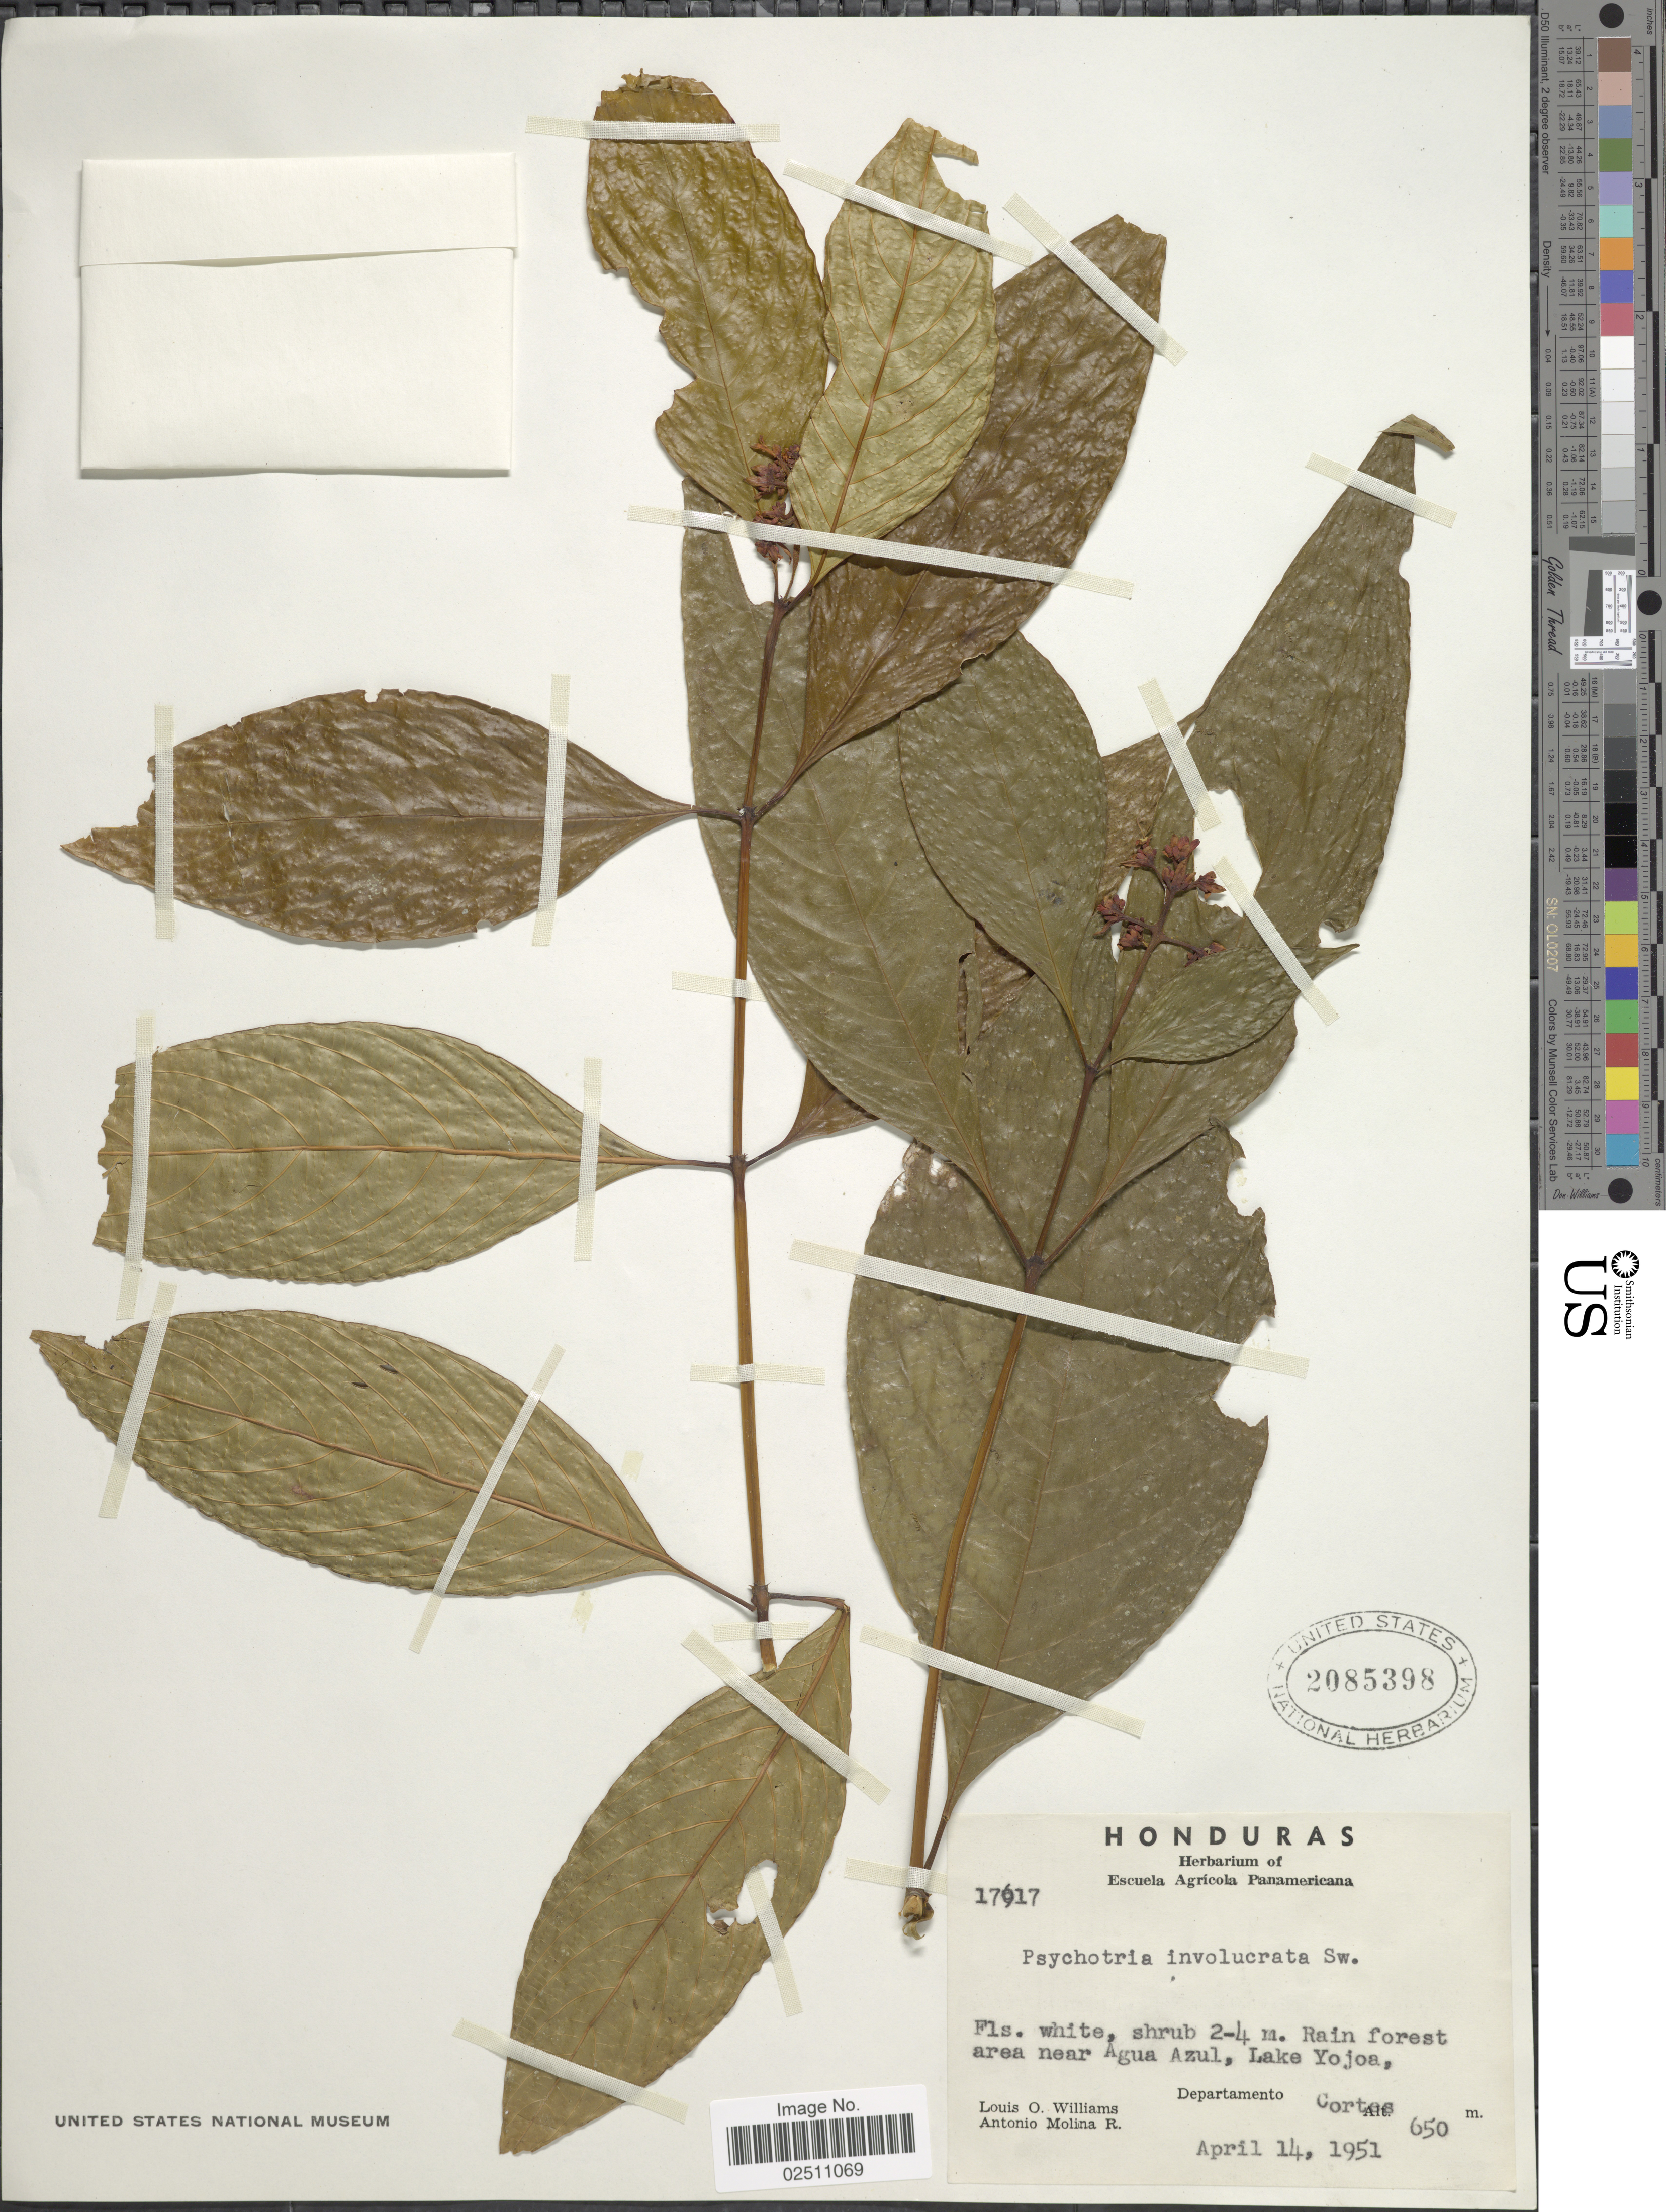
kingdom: Plantae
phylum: Tracheophyta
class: Magnoliopsida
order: Gentianales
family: Rubiaceae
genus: Psychotria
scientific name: Psychotria involucrata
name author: Sw.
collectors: L. O. Williams & A. Molina R.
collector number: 17917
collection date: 1951-04-14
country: Honduras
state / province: Cortés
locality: Rain forest area near Agua Azul, Lake Yojoa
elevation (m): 650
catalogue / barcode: US 2085398